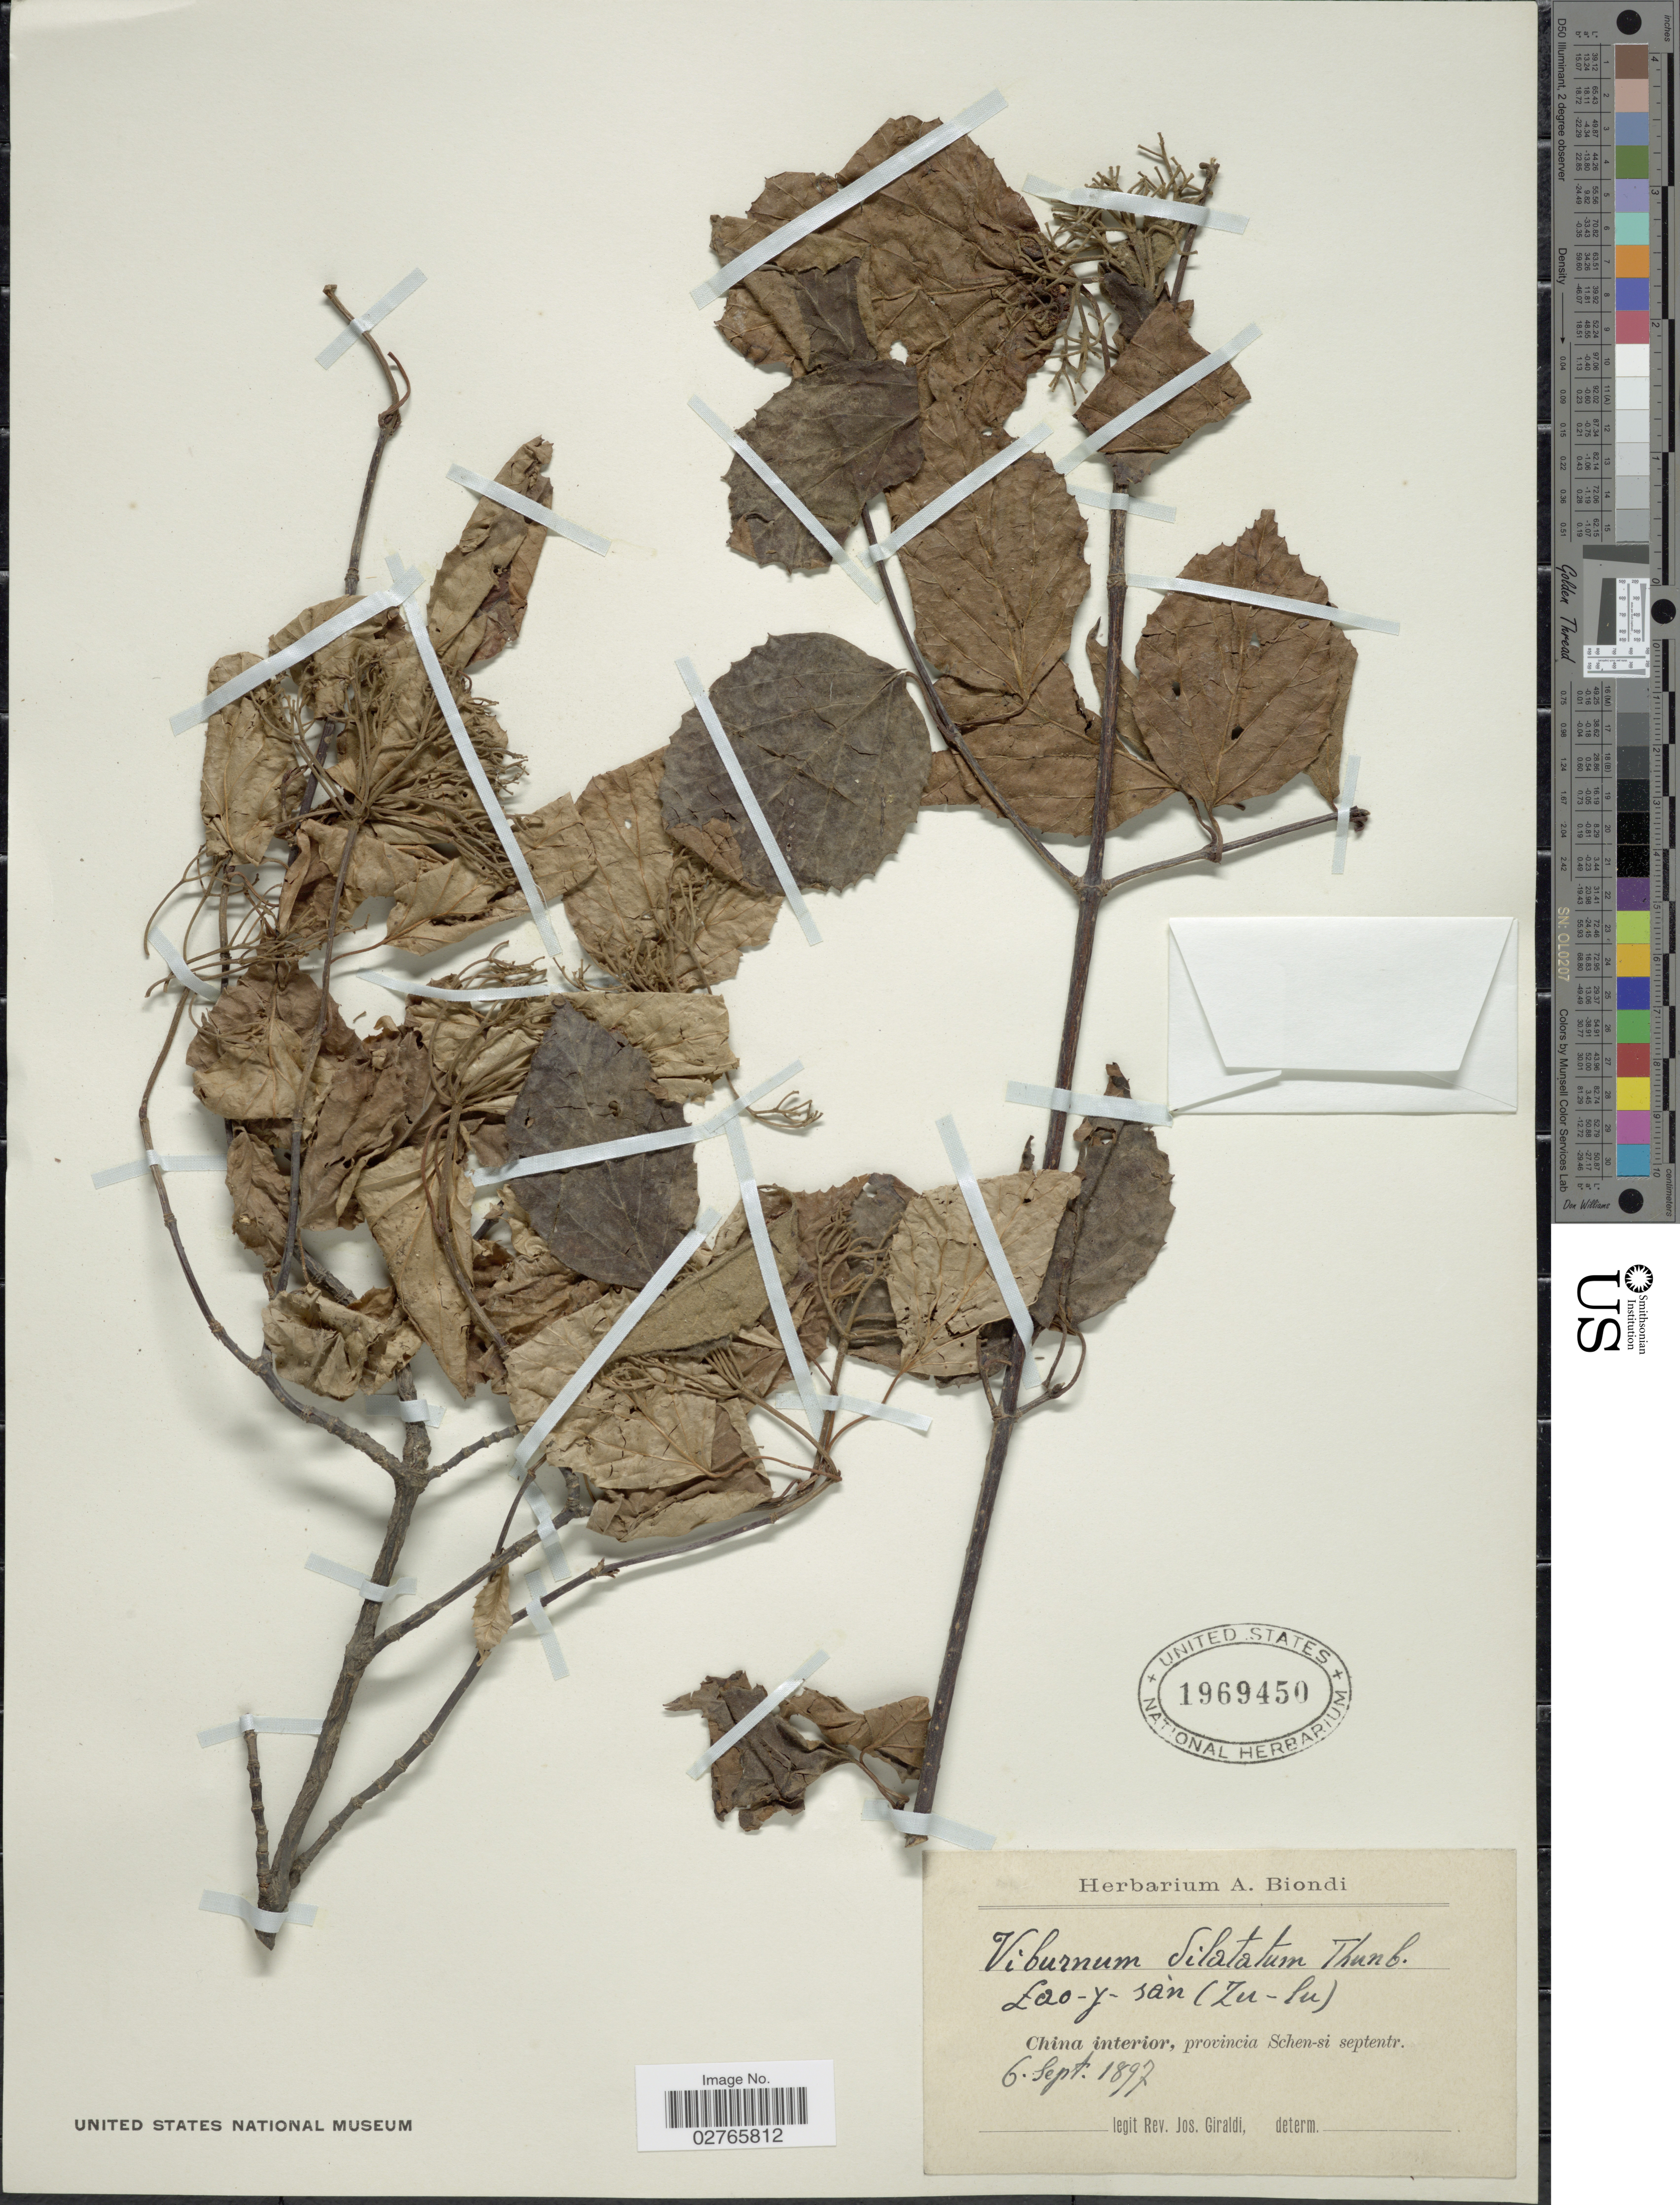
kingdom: Plantae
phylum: Tracheophyta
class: Magnoliopsida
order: Dipsacales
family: Viburnaceae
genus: Viburnum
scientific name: Viburnum dilatatum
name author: Thunb.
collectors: J. Giraldi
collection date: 1897-09-06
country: China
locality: Lao-y-sán (Zu-lu). China interior, provincia Schen-si septentr.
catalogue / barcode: US 1969450